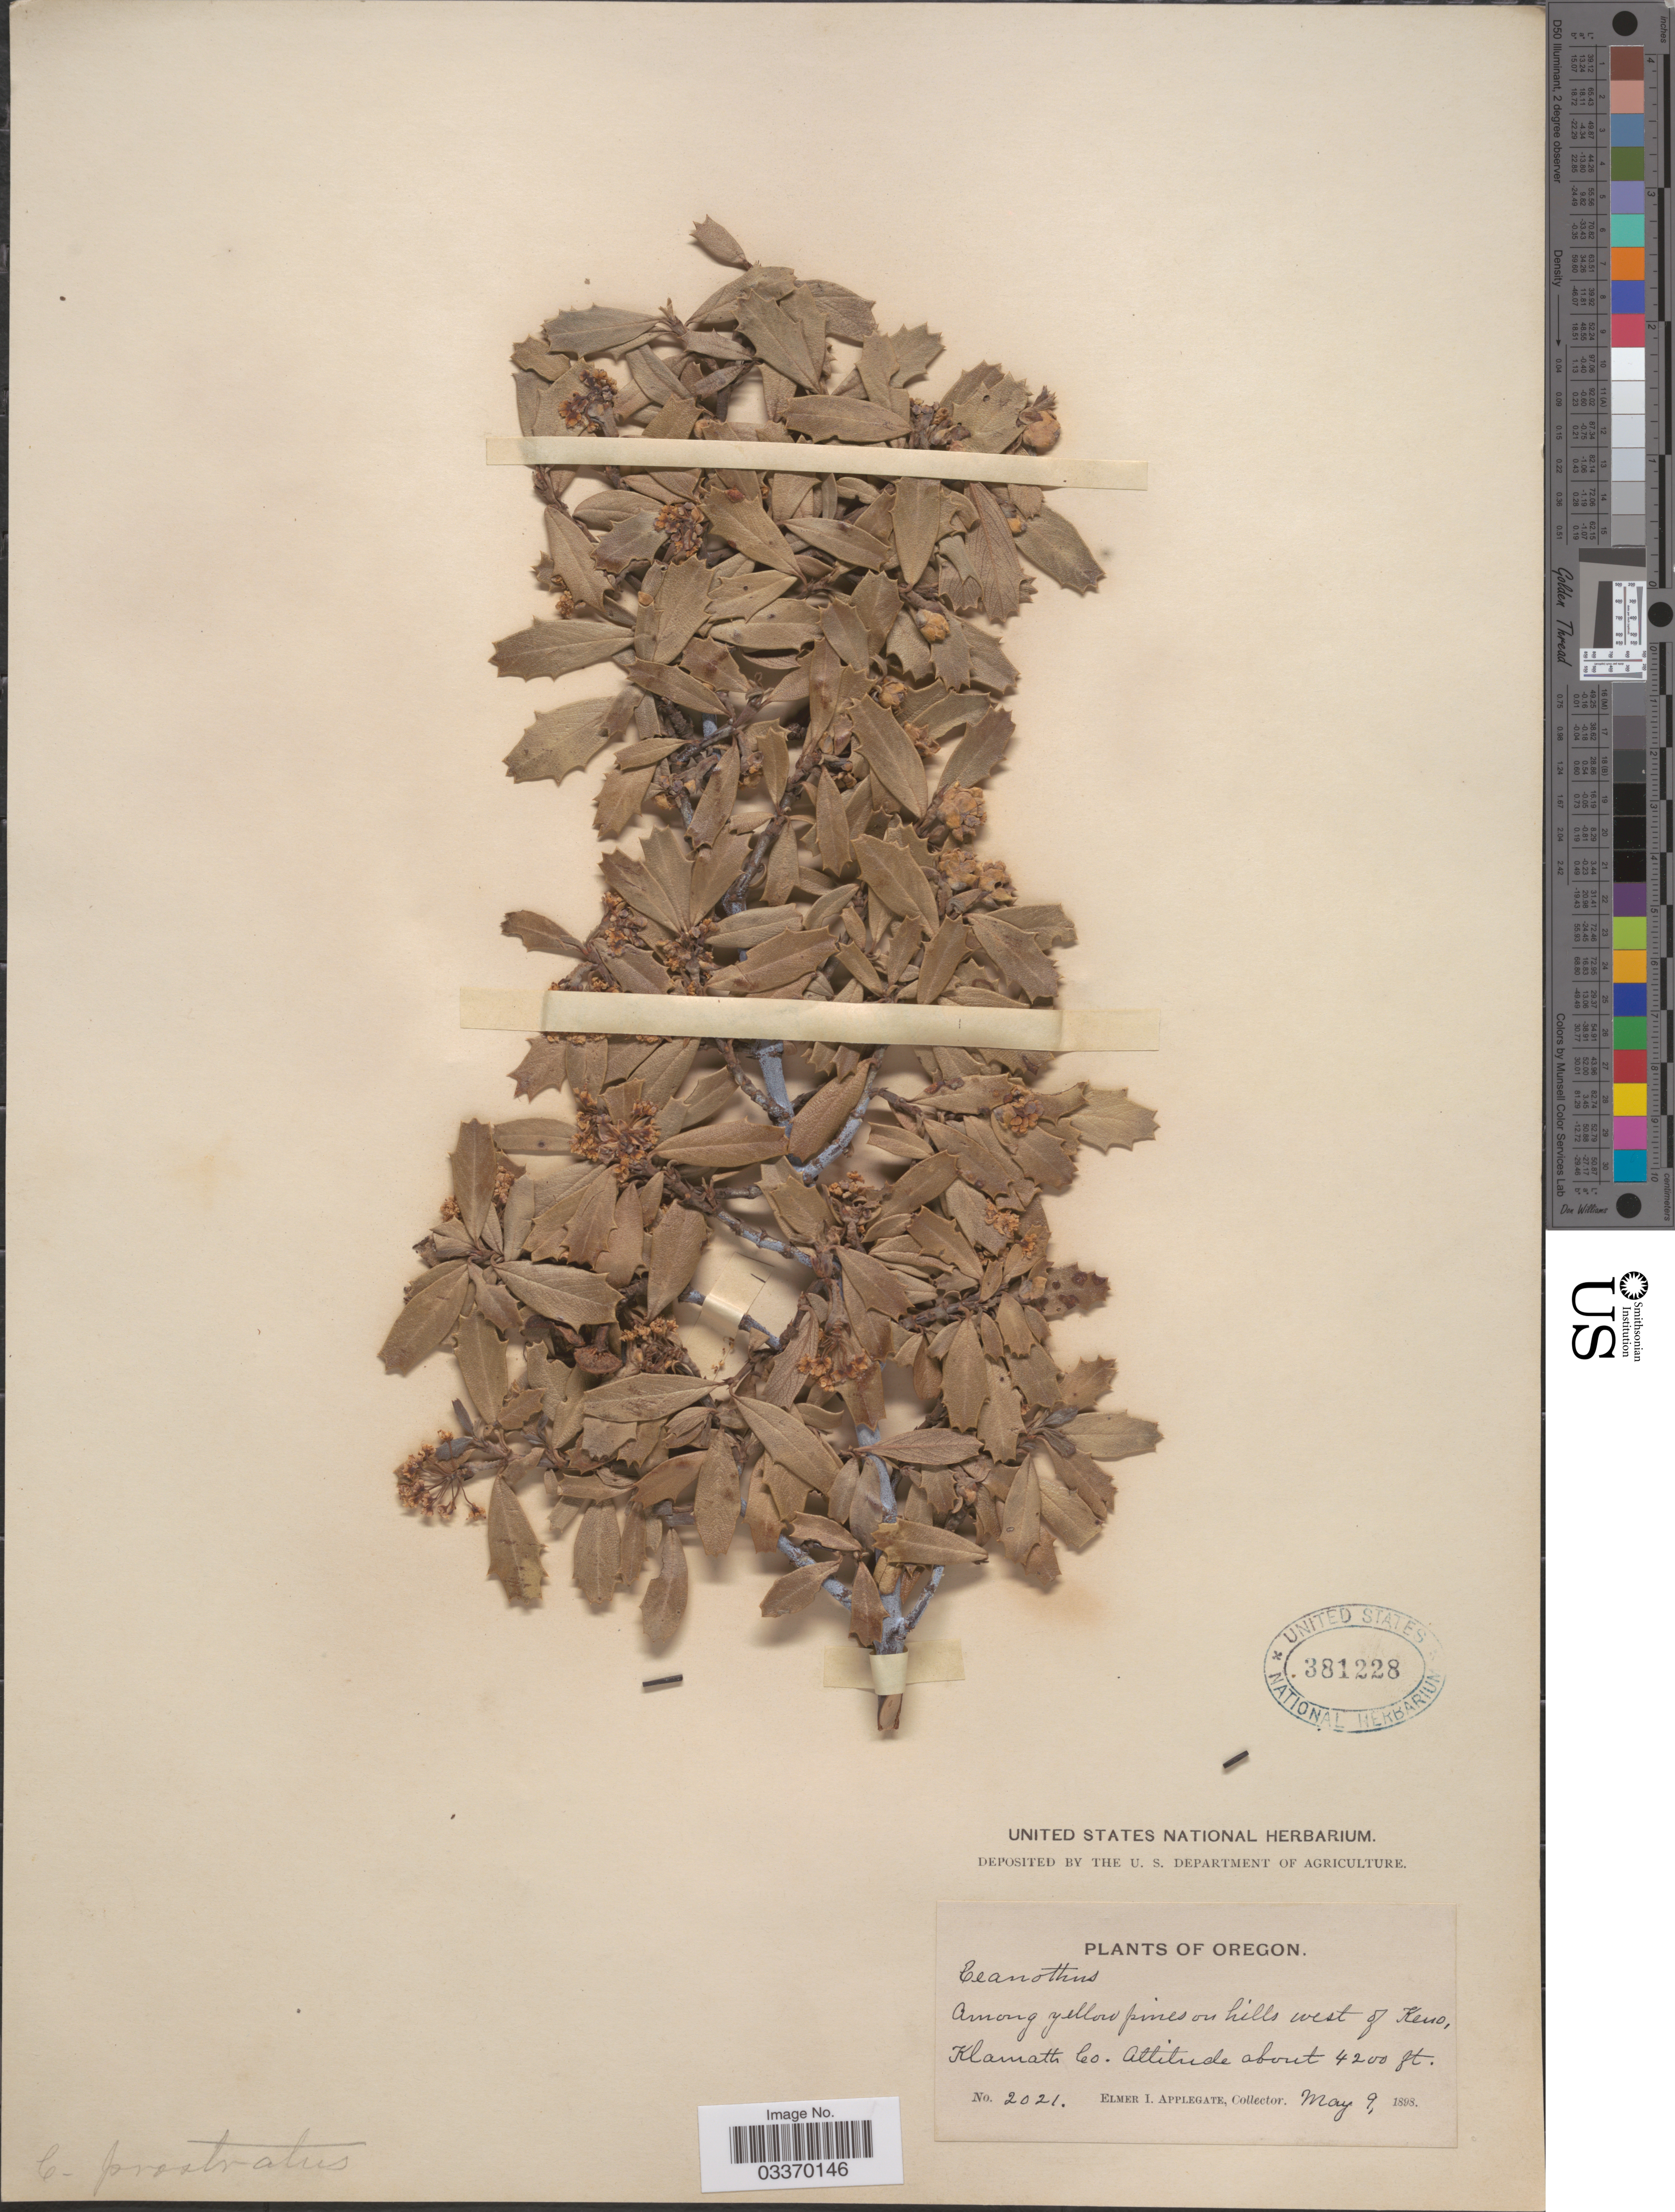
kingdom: Plantae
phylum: Tracheophyta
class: Magnoliopsida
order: Rosales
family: Rhamnaceae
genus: Ceanothus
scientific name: Ceanothus prostratus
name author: Benth.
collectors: E. I. Applegate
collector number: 2021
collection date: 1898-05-09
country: United States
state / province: Oregon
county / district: Klamath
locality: Among yellow pines on hills west of Keno, Klamath Co.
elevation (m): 1280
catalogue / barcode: US 381228